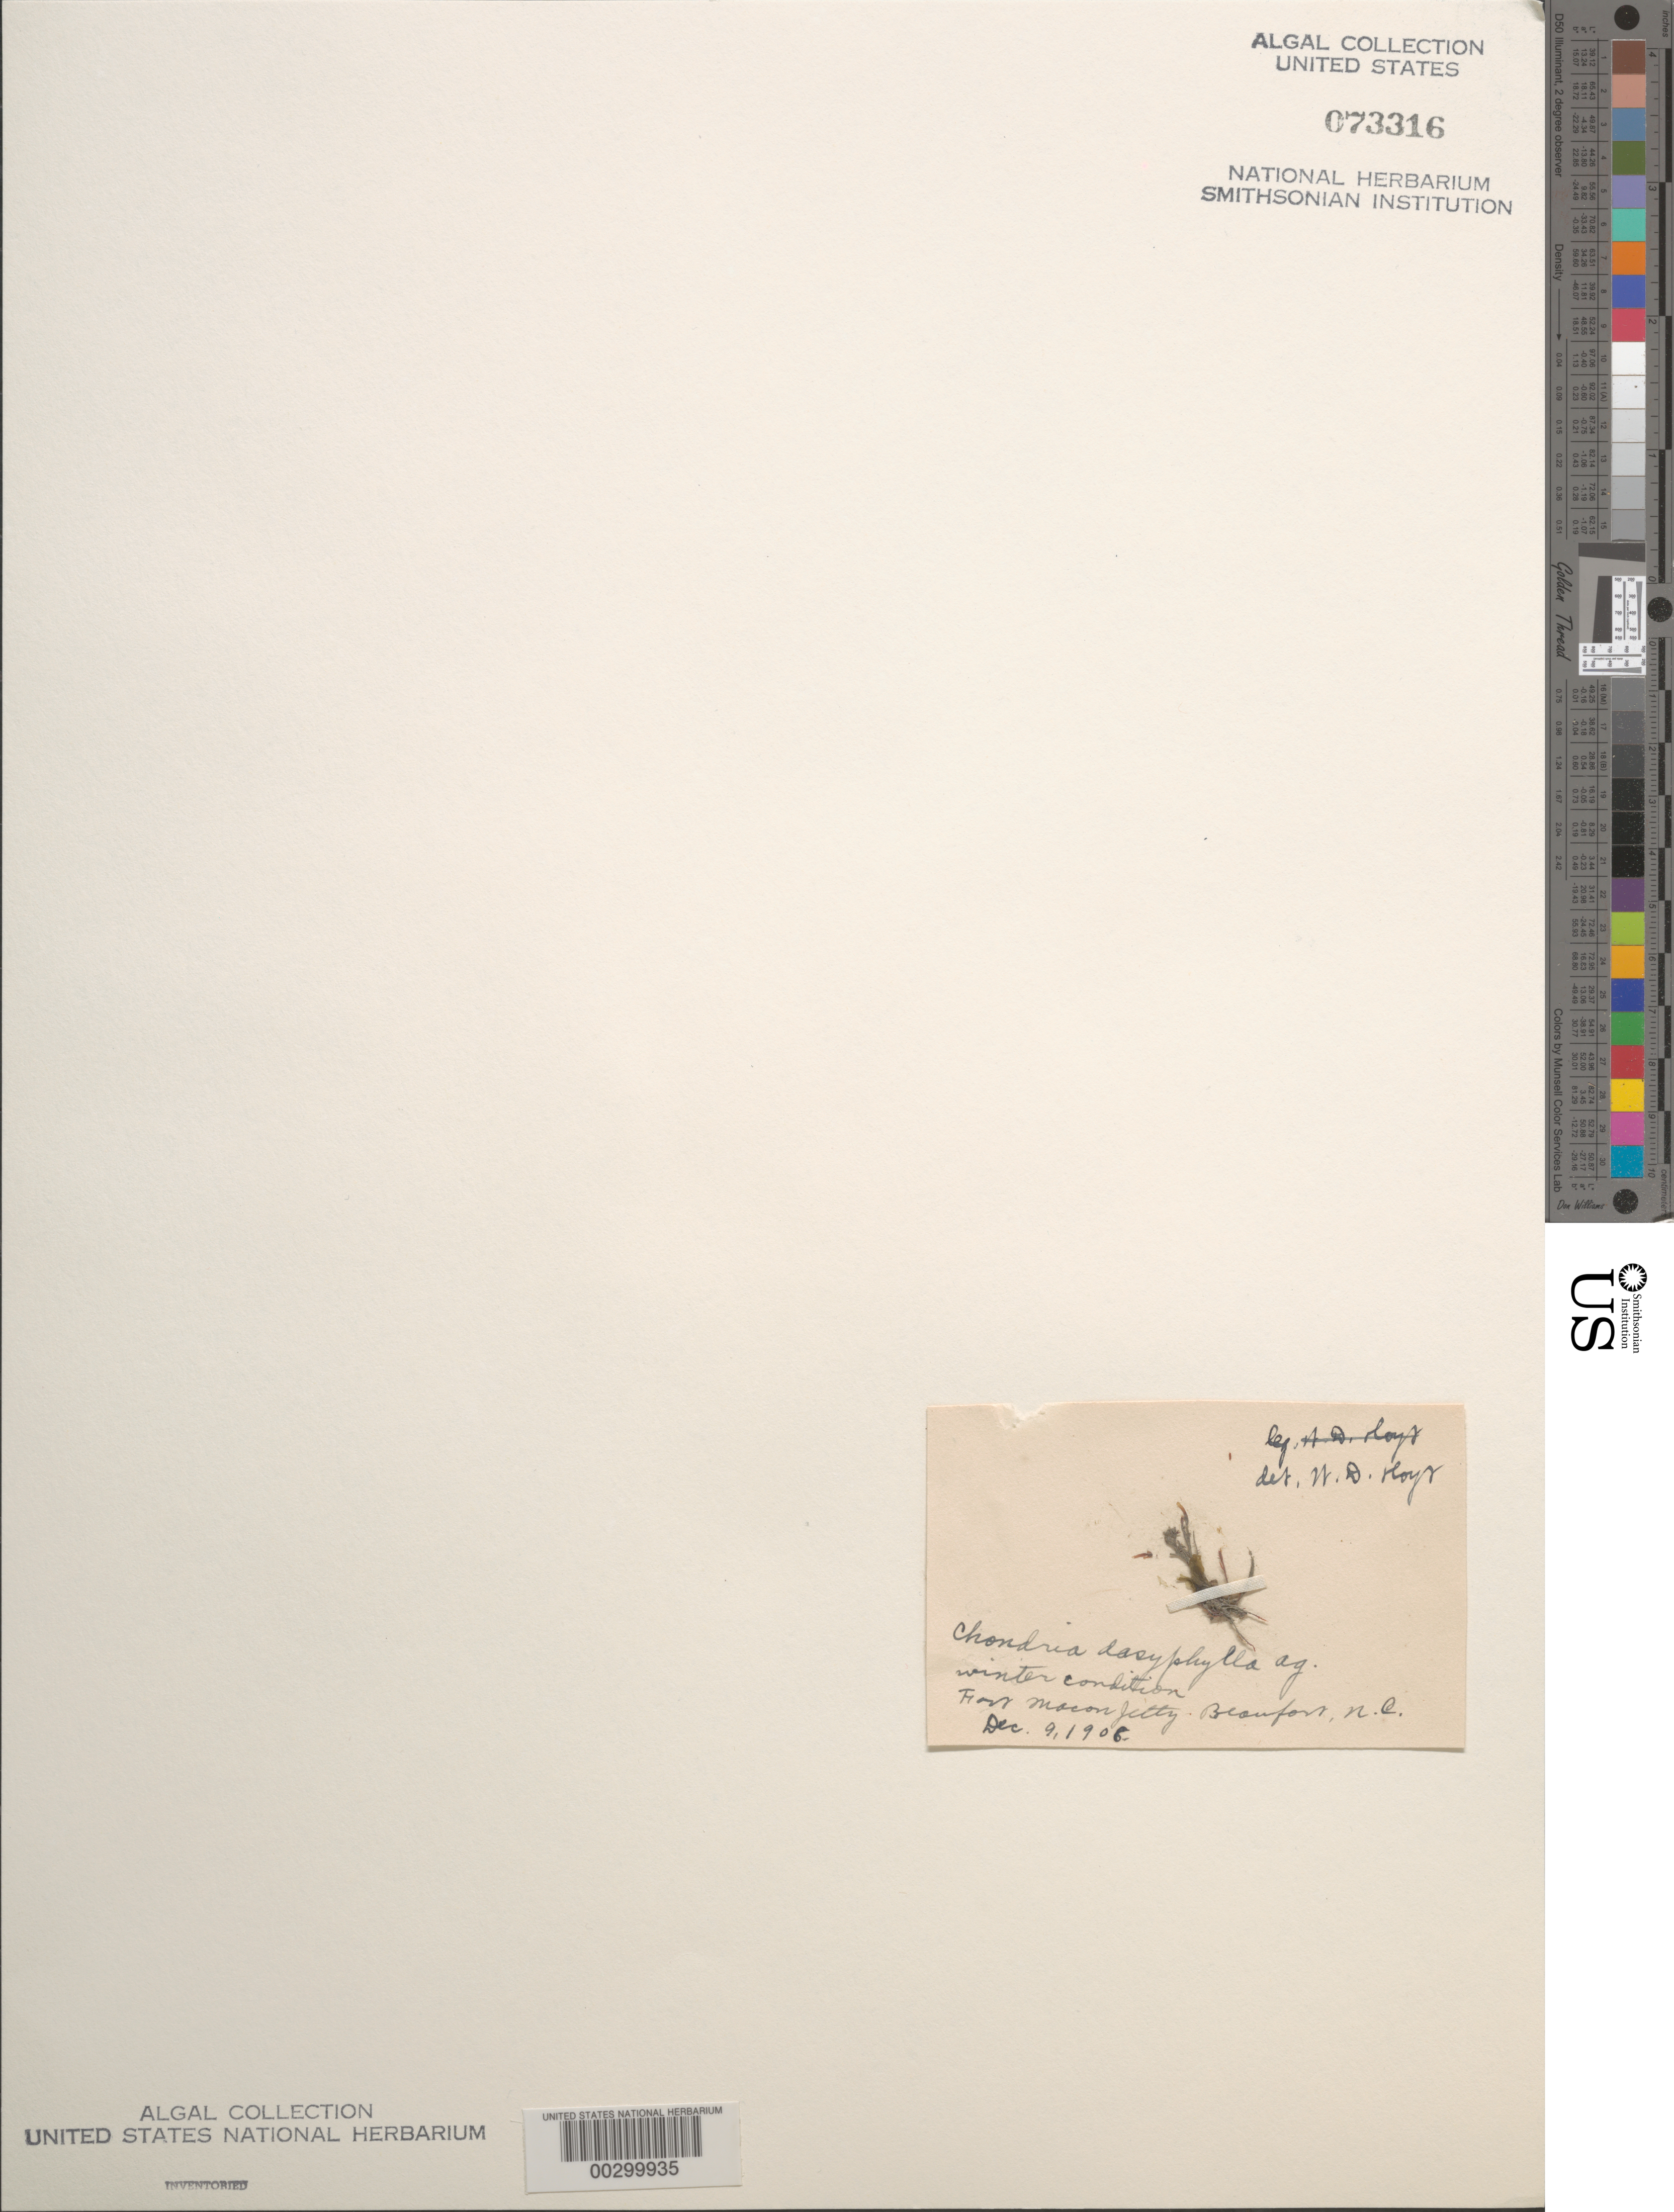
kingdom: Plantae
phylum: Rhodophyta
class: Florideophyceae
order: Ceramiales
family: Rhodomelaceae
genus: Chondria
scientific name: Chondria dasyphylla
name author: (Woodw.) C. Agardh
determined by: Hoyt, W. D.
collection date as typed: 09 Dec 1906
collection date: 1906-12-09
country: United States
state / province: North Carolina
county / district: Carteret County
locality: Beaufort, Fort Macon jetty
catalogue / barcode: US 73316